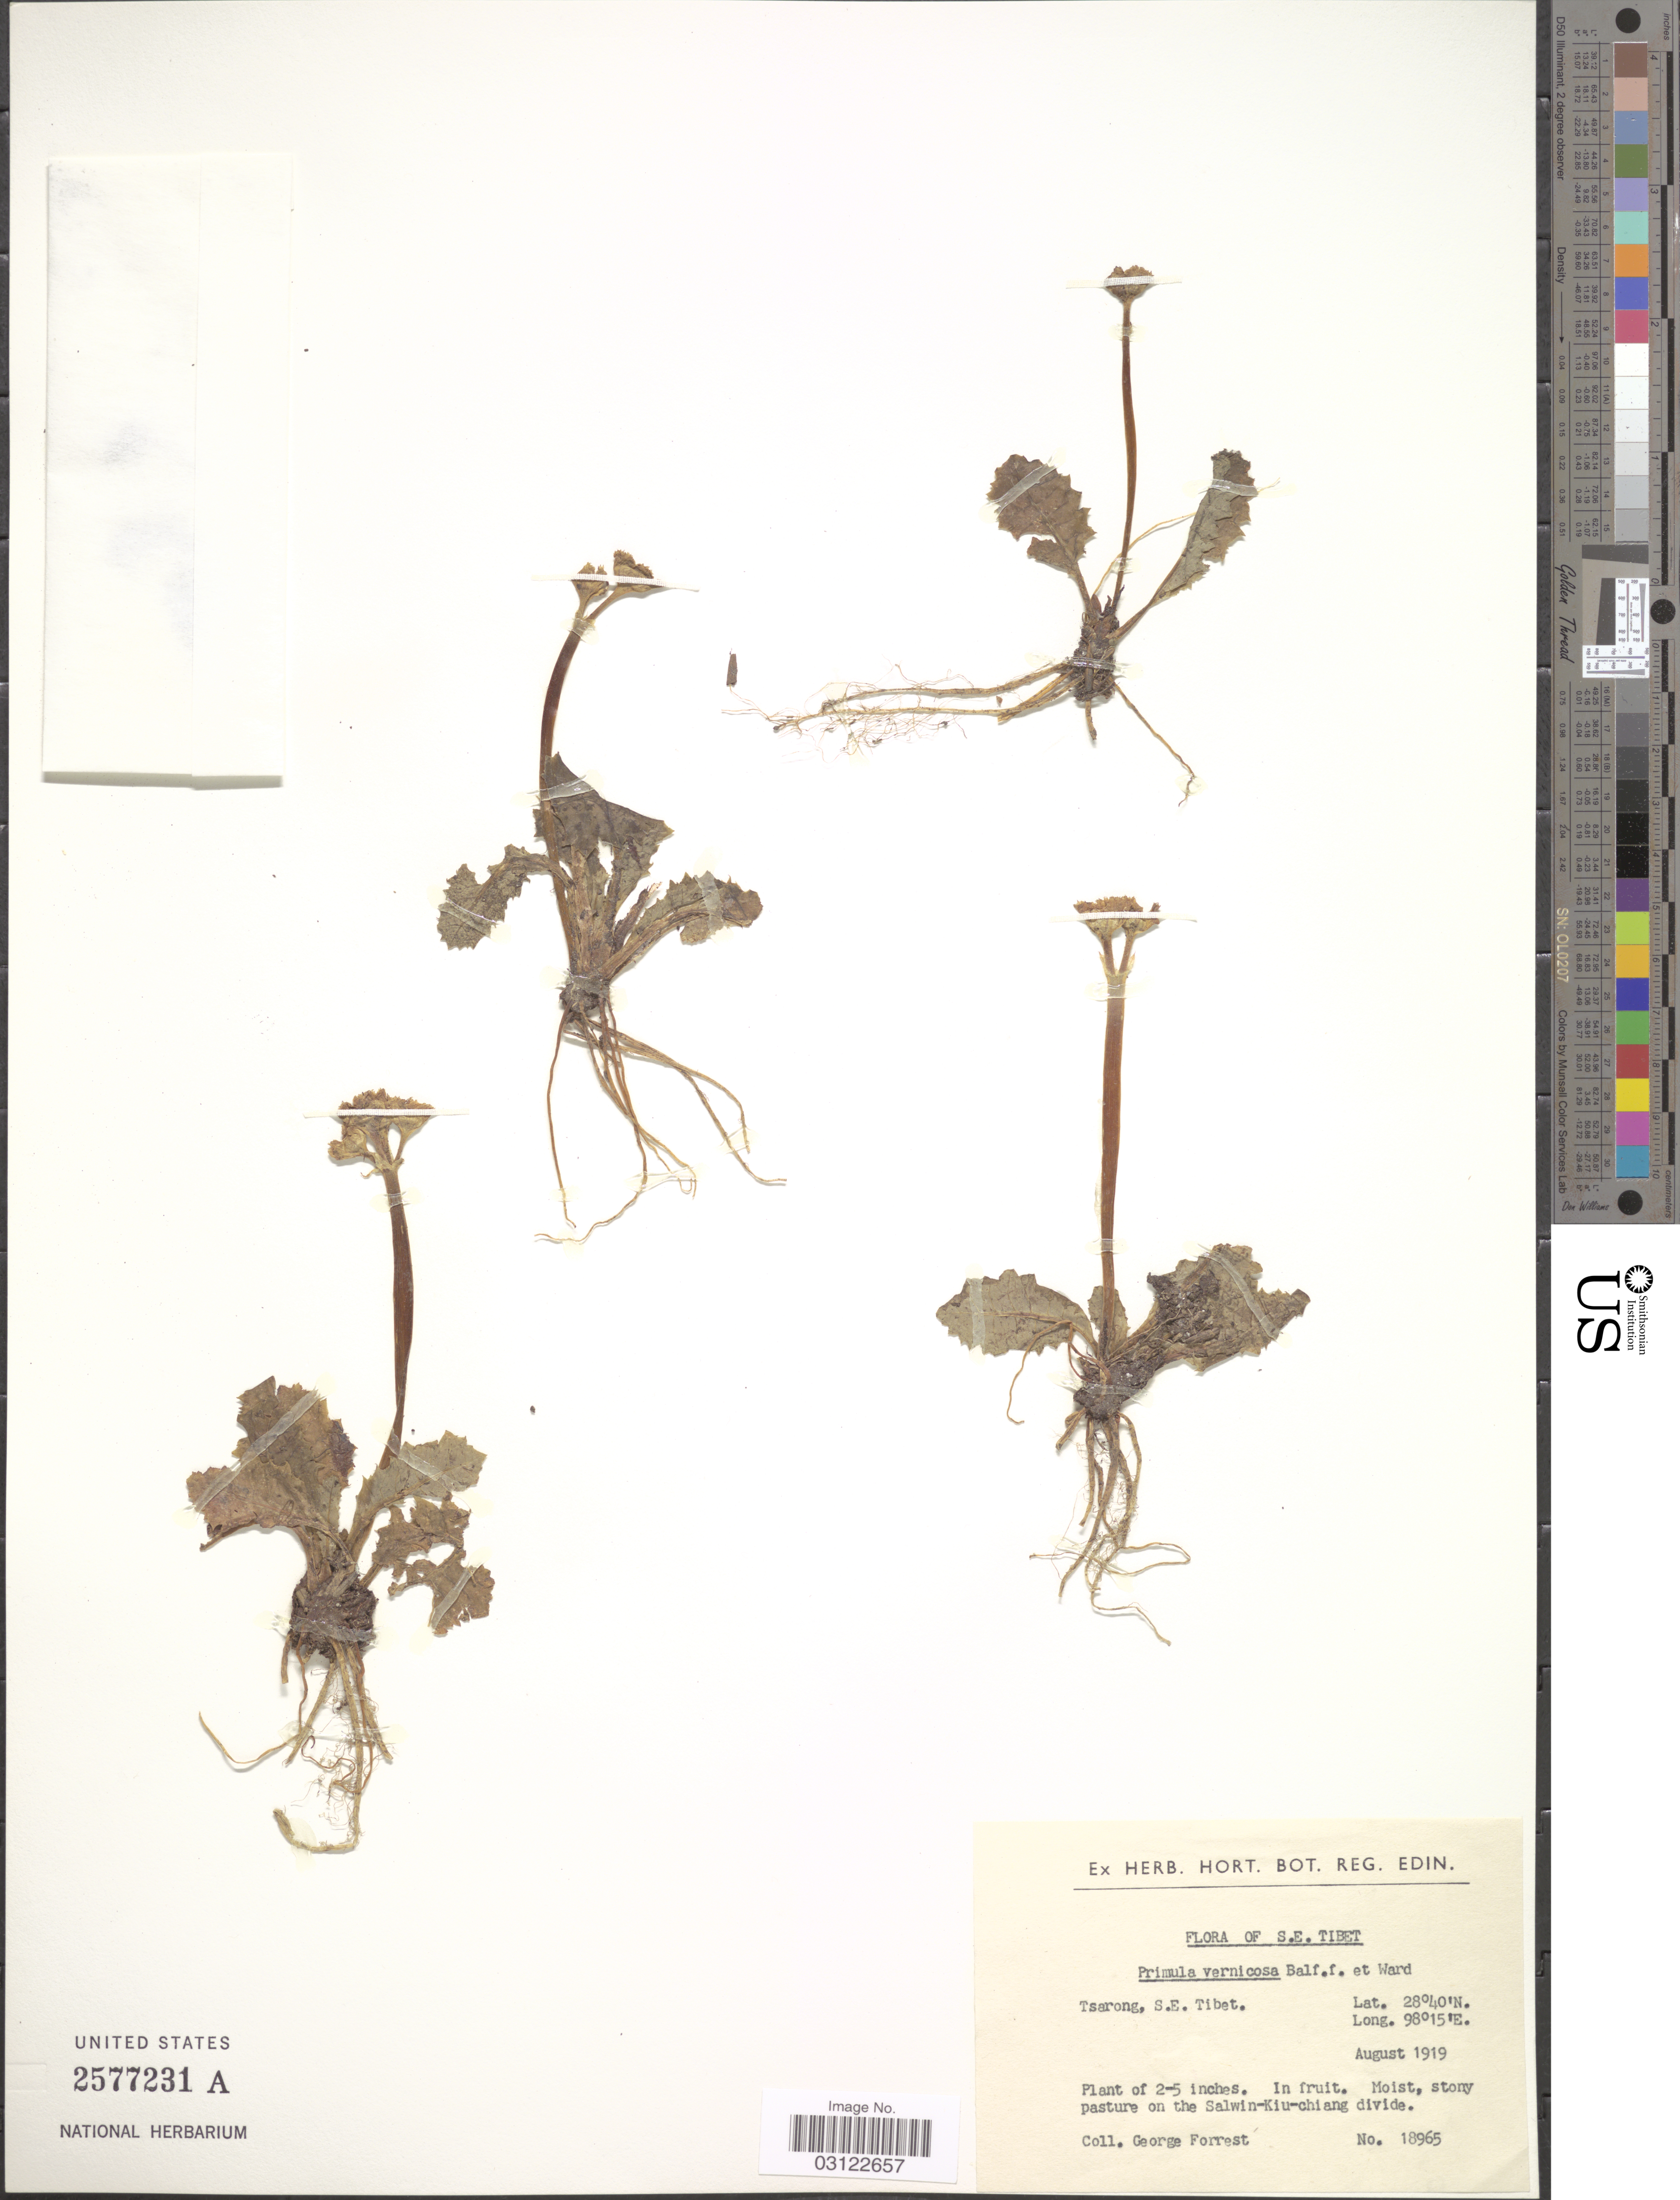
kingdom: Plantae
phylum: Tracheophyta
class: Magnoliopsida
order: Ericales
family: Primulaceae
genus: Primula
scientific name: Primula vernicosa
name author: Kingdon-Ward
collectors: G. Forrest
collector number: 18965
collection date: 1919-08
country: China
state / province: Xizang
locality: S.E. Tibet. Tsarong. Moist, stony, pasture on the Salwin-Kiu-chiang divide.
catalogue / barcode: US 2577231A